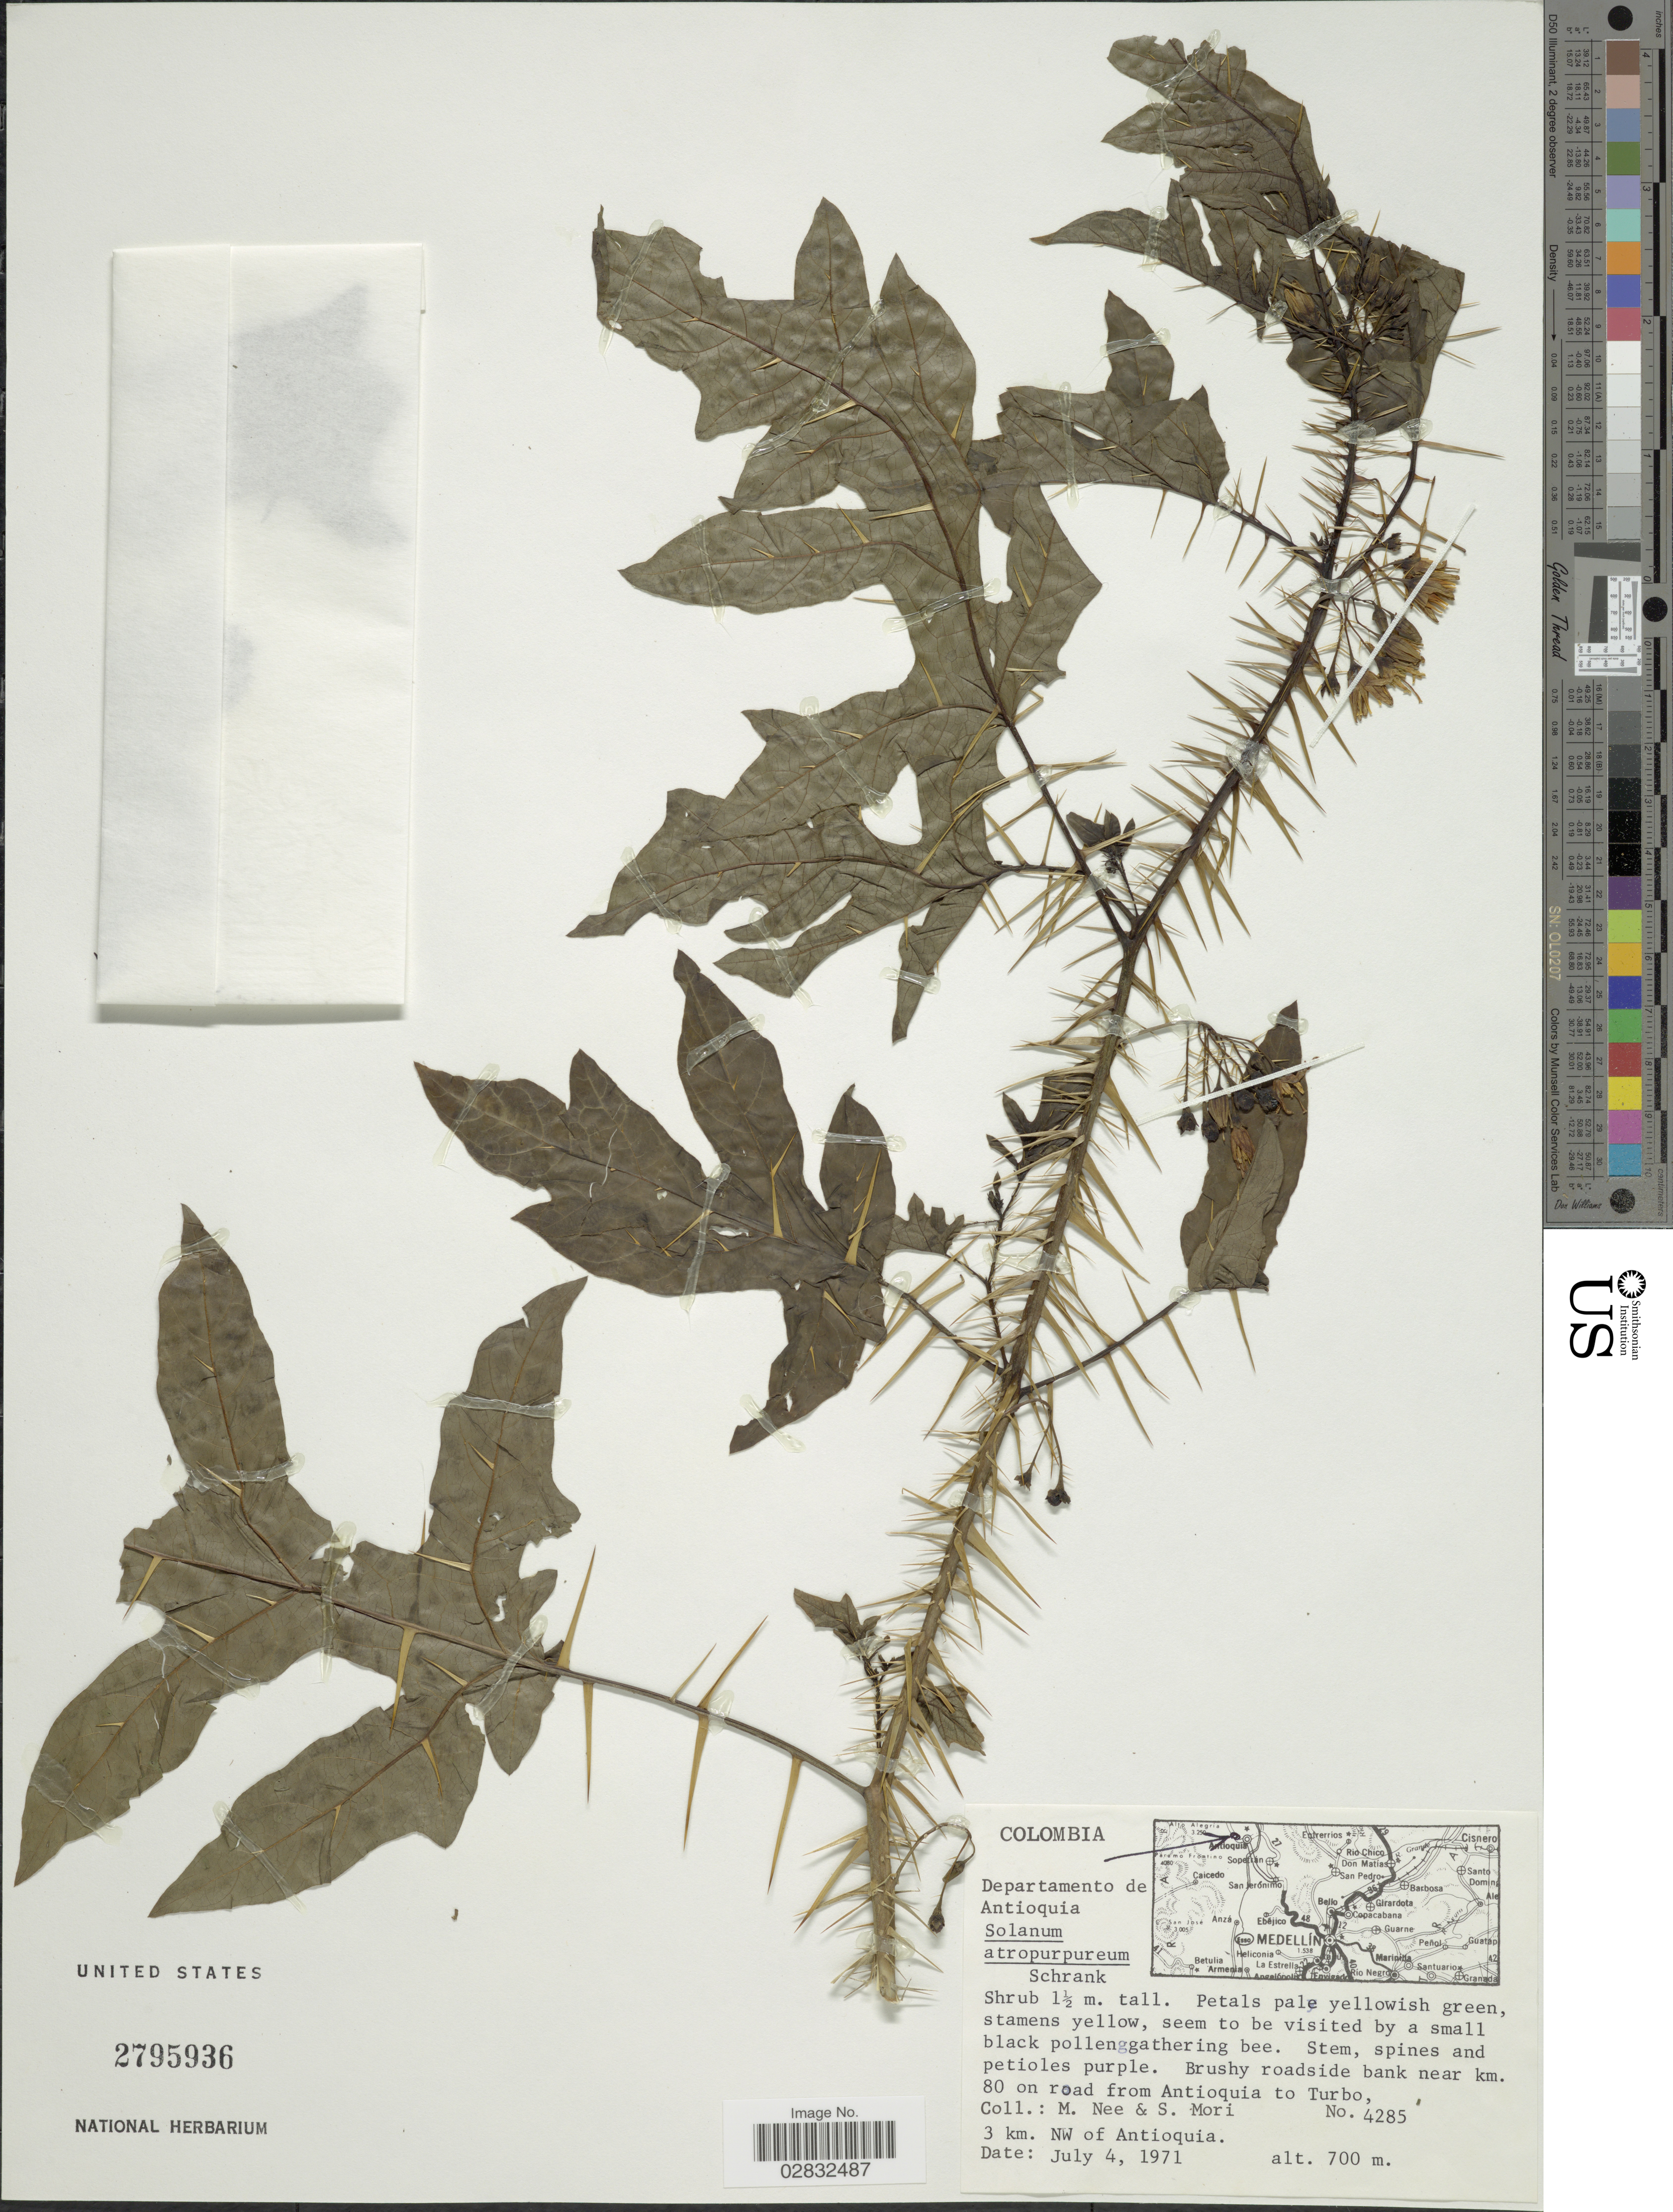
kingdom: Plantae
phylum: Tracheophyta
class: Magnoliopsida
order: Solanales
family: Solanaceae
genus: Solanum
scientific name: Solanum atropurpureum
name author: Schrank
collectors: M. Nee & S. Mori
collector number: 4285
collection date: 1971-07-04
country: Colombia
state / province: Antioquia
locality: Departamento de Antioquia, Brushy roadside bank near km. 80 on road from Antioquia to Turbo. 3 km. NW of Antioquia.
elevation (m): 700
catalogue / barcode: US 2795936